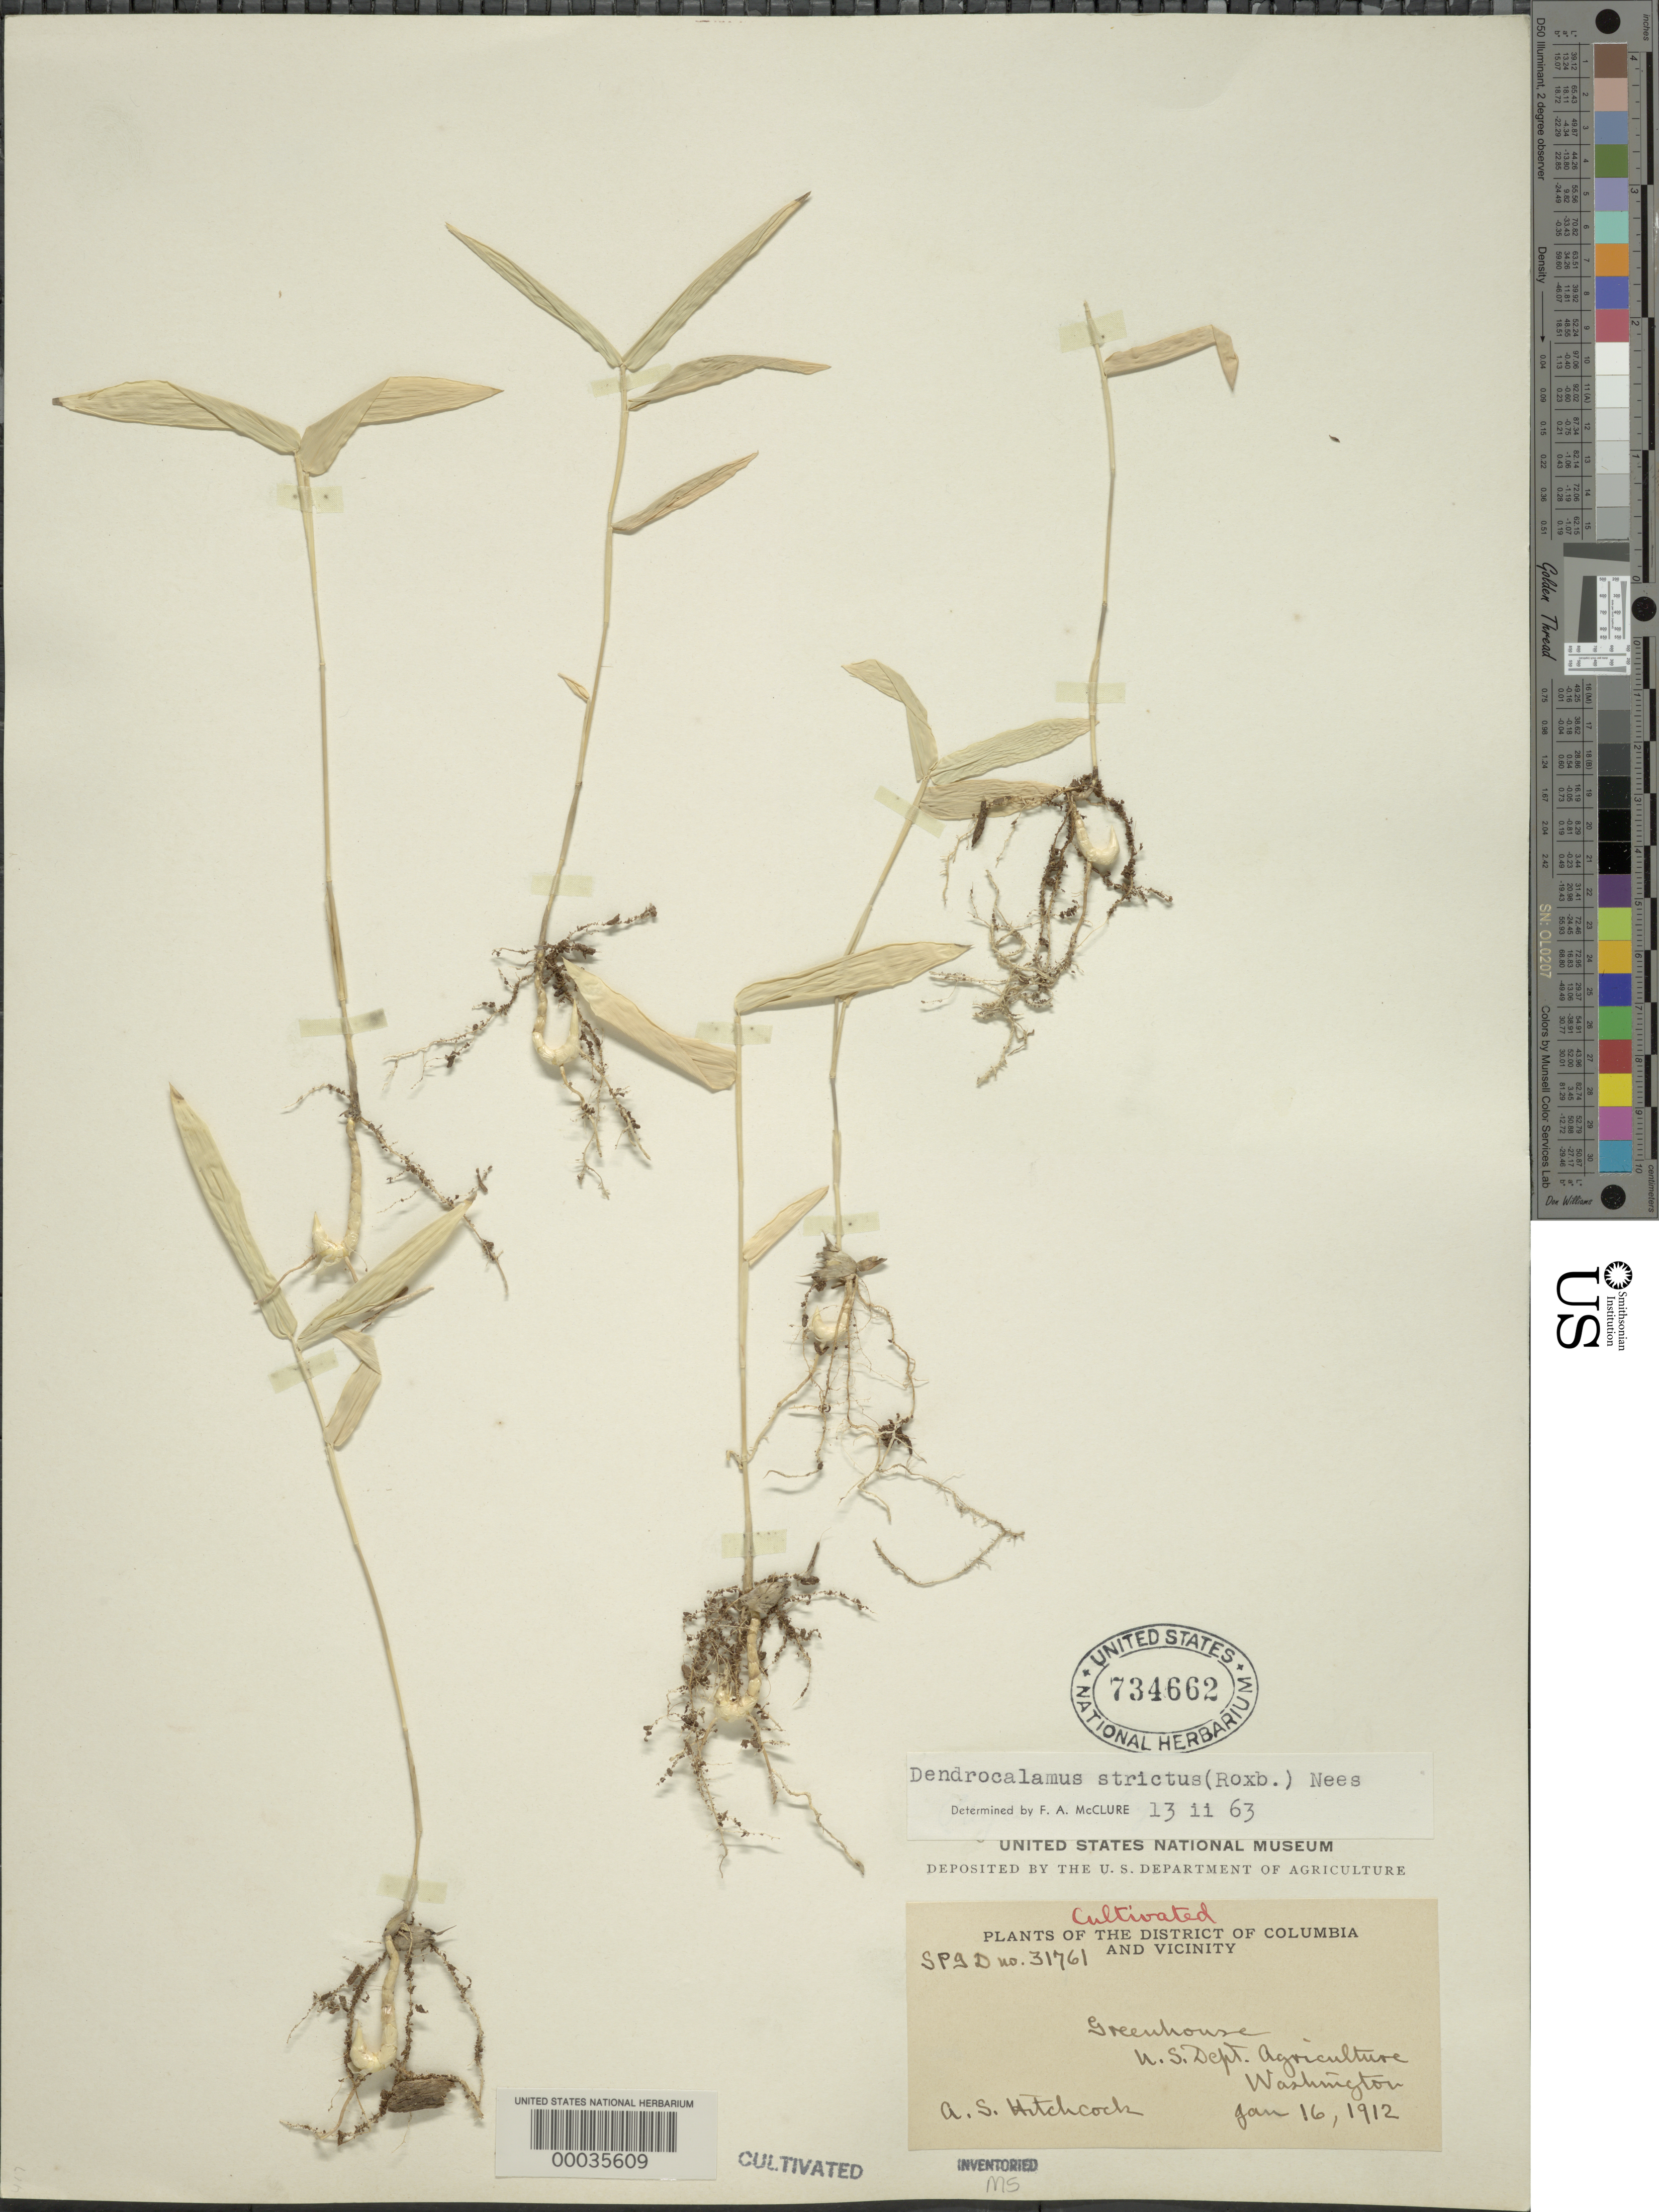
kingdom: Plantae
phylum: Tracheophyta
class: Liliopsida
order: Poales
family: Poaceae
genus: Dendrocalamus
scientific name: Dendrocalamus strictus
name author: (Roxb.) Nees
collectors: A. S. Hitchcock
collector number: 31761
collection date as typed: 16 Jan 1912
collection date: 1912-01-16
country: United States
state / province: District of Columbia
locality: U.s.d.a. greenhouse-washington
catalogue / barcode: US 734662